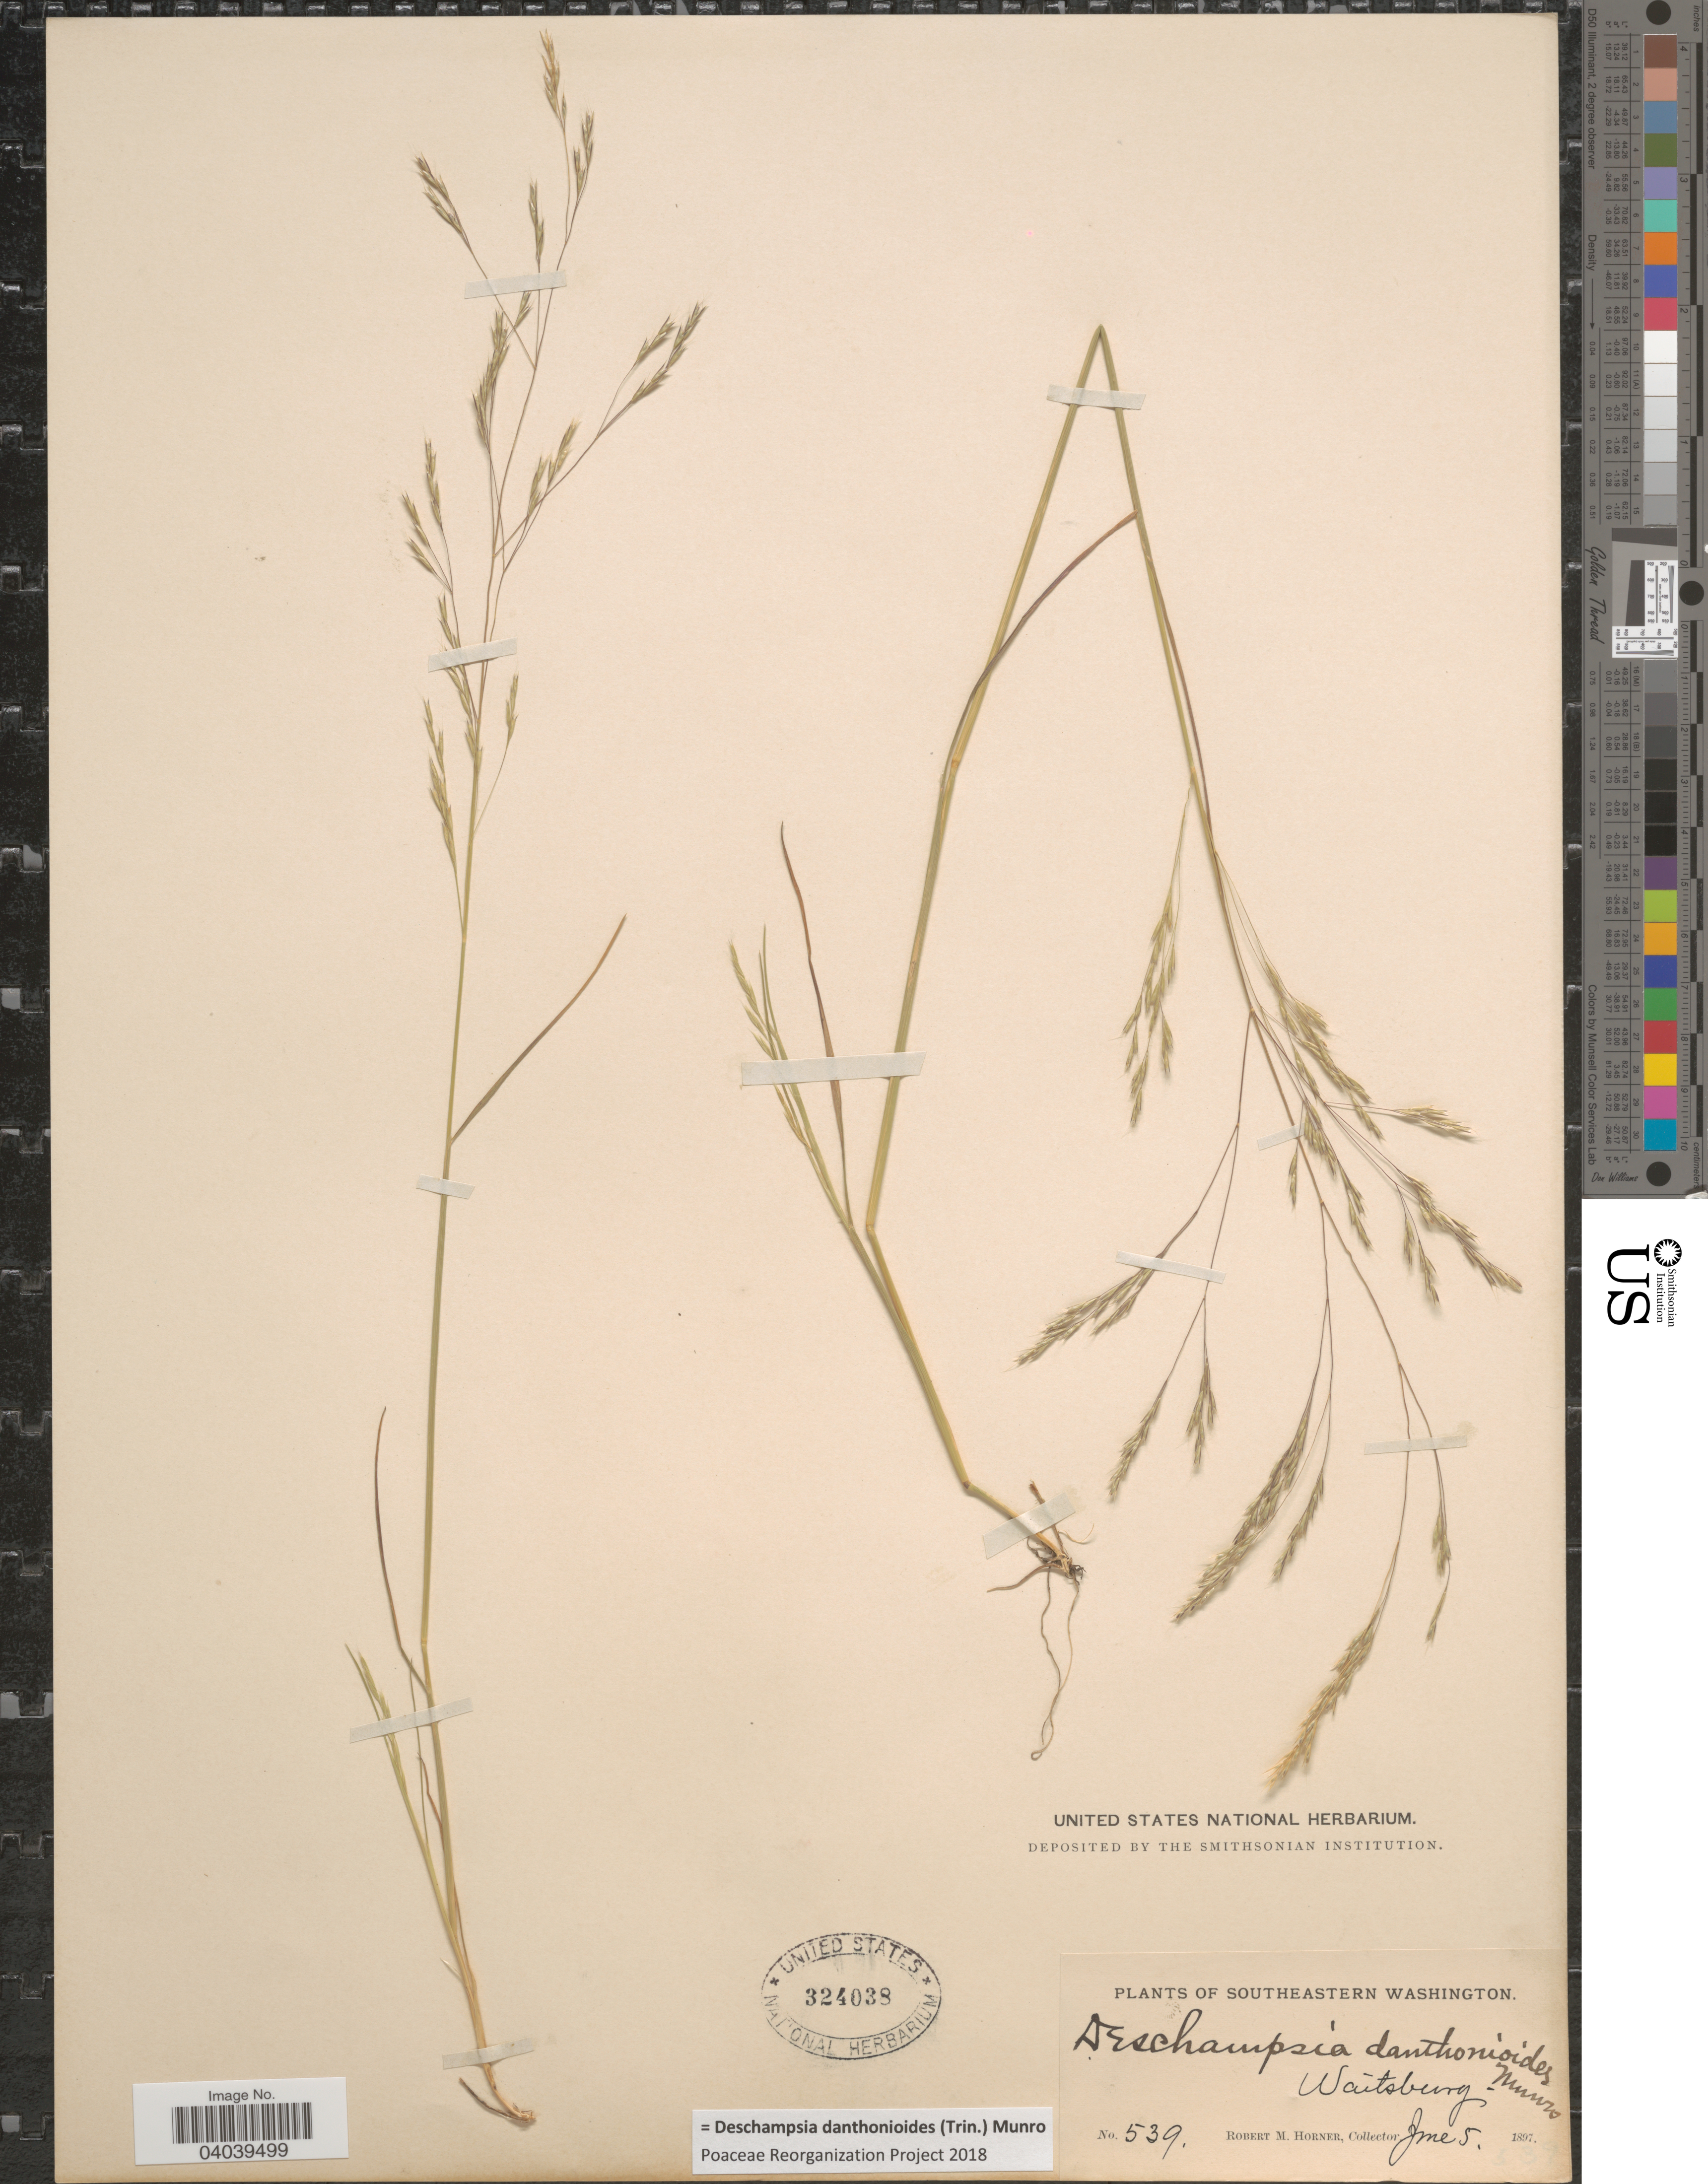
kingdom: Plantae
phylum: Tracheophyta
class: Liliopsida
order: Poales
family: Poaceae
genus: Deschampsia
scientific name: Deschampsia danthonioides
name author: (Trin.) Munro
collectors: R. Horner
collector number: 539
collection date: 1897-06-05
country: United States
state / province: Washington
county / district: Walla Walla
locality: Southeastern Washington. Waitsburg.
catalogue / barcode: US 324038